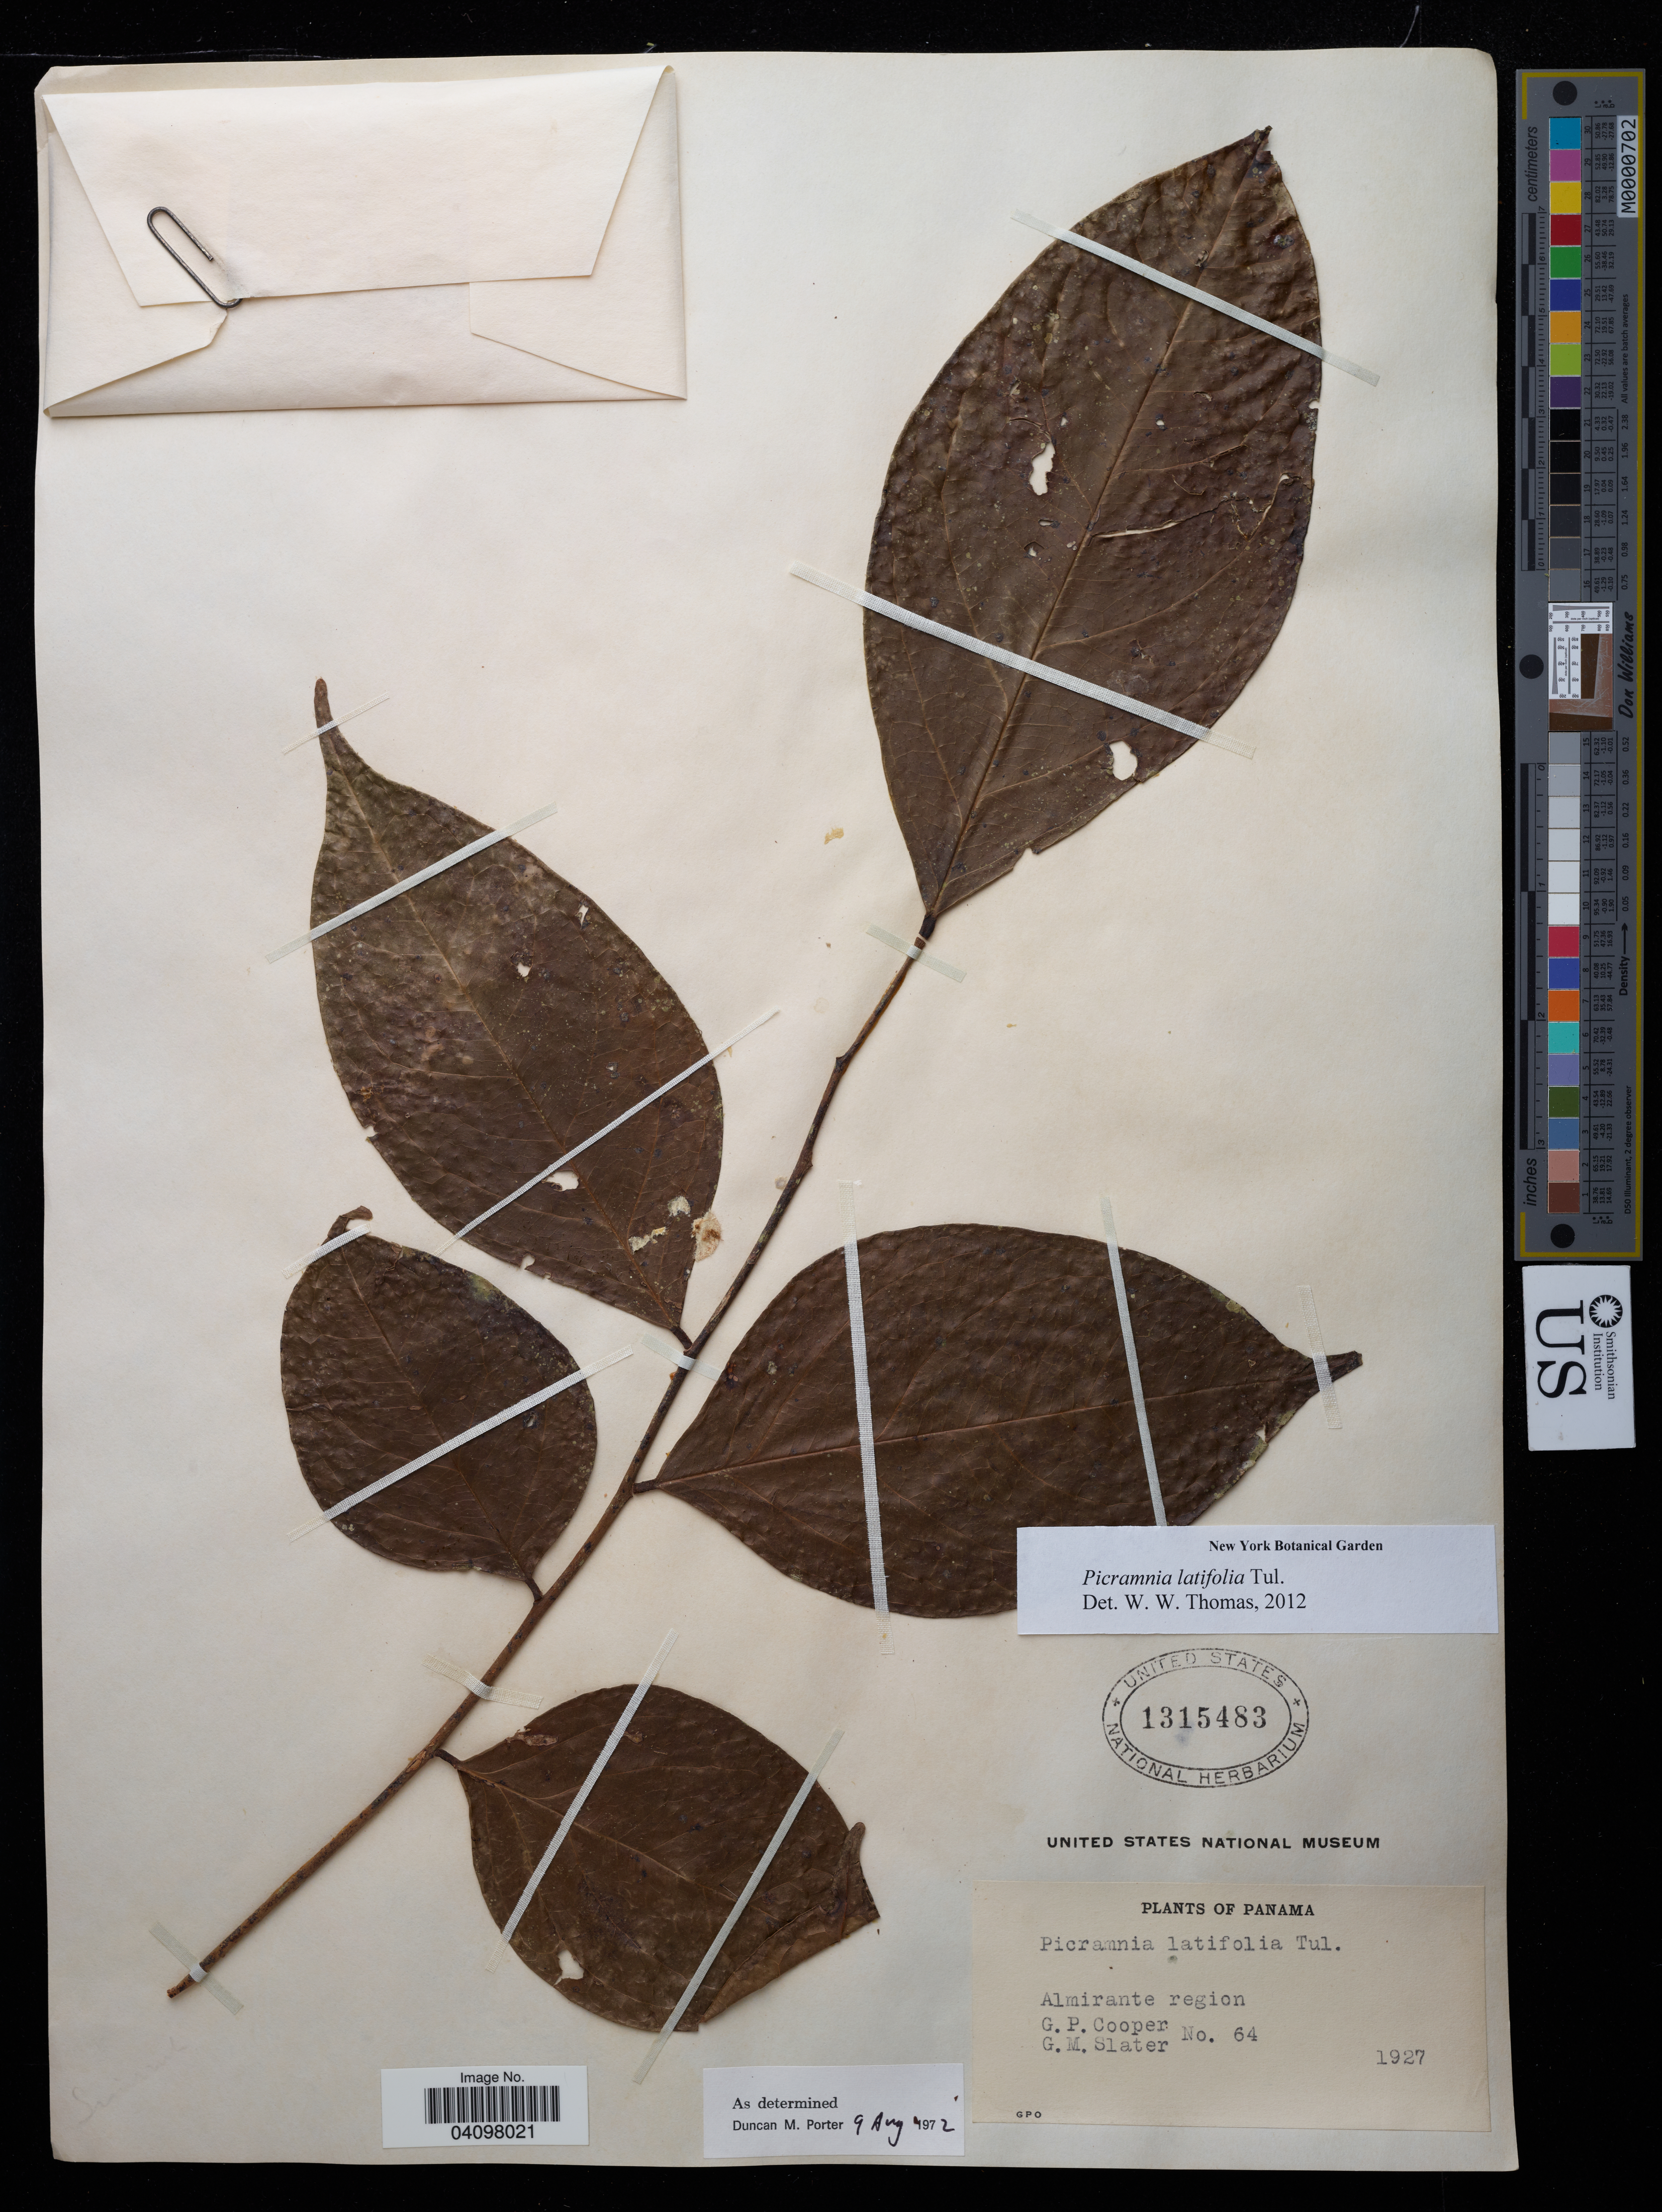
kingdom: Plantae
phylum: Tracheophyta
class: Magnoliopsida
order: Picramniales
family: Picramniaceae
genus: Picramnia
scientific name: Picramnia latifolia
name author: Tul.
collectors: G. Cooper & G. Slater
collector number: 64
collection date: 1927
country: Panama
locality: Almirante region.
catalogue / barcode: US 1315483